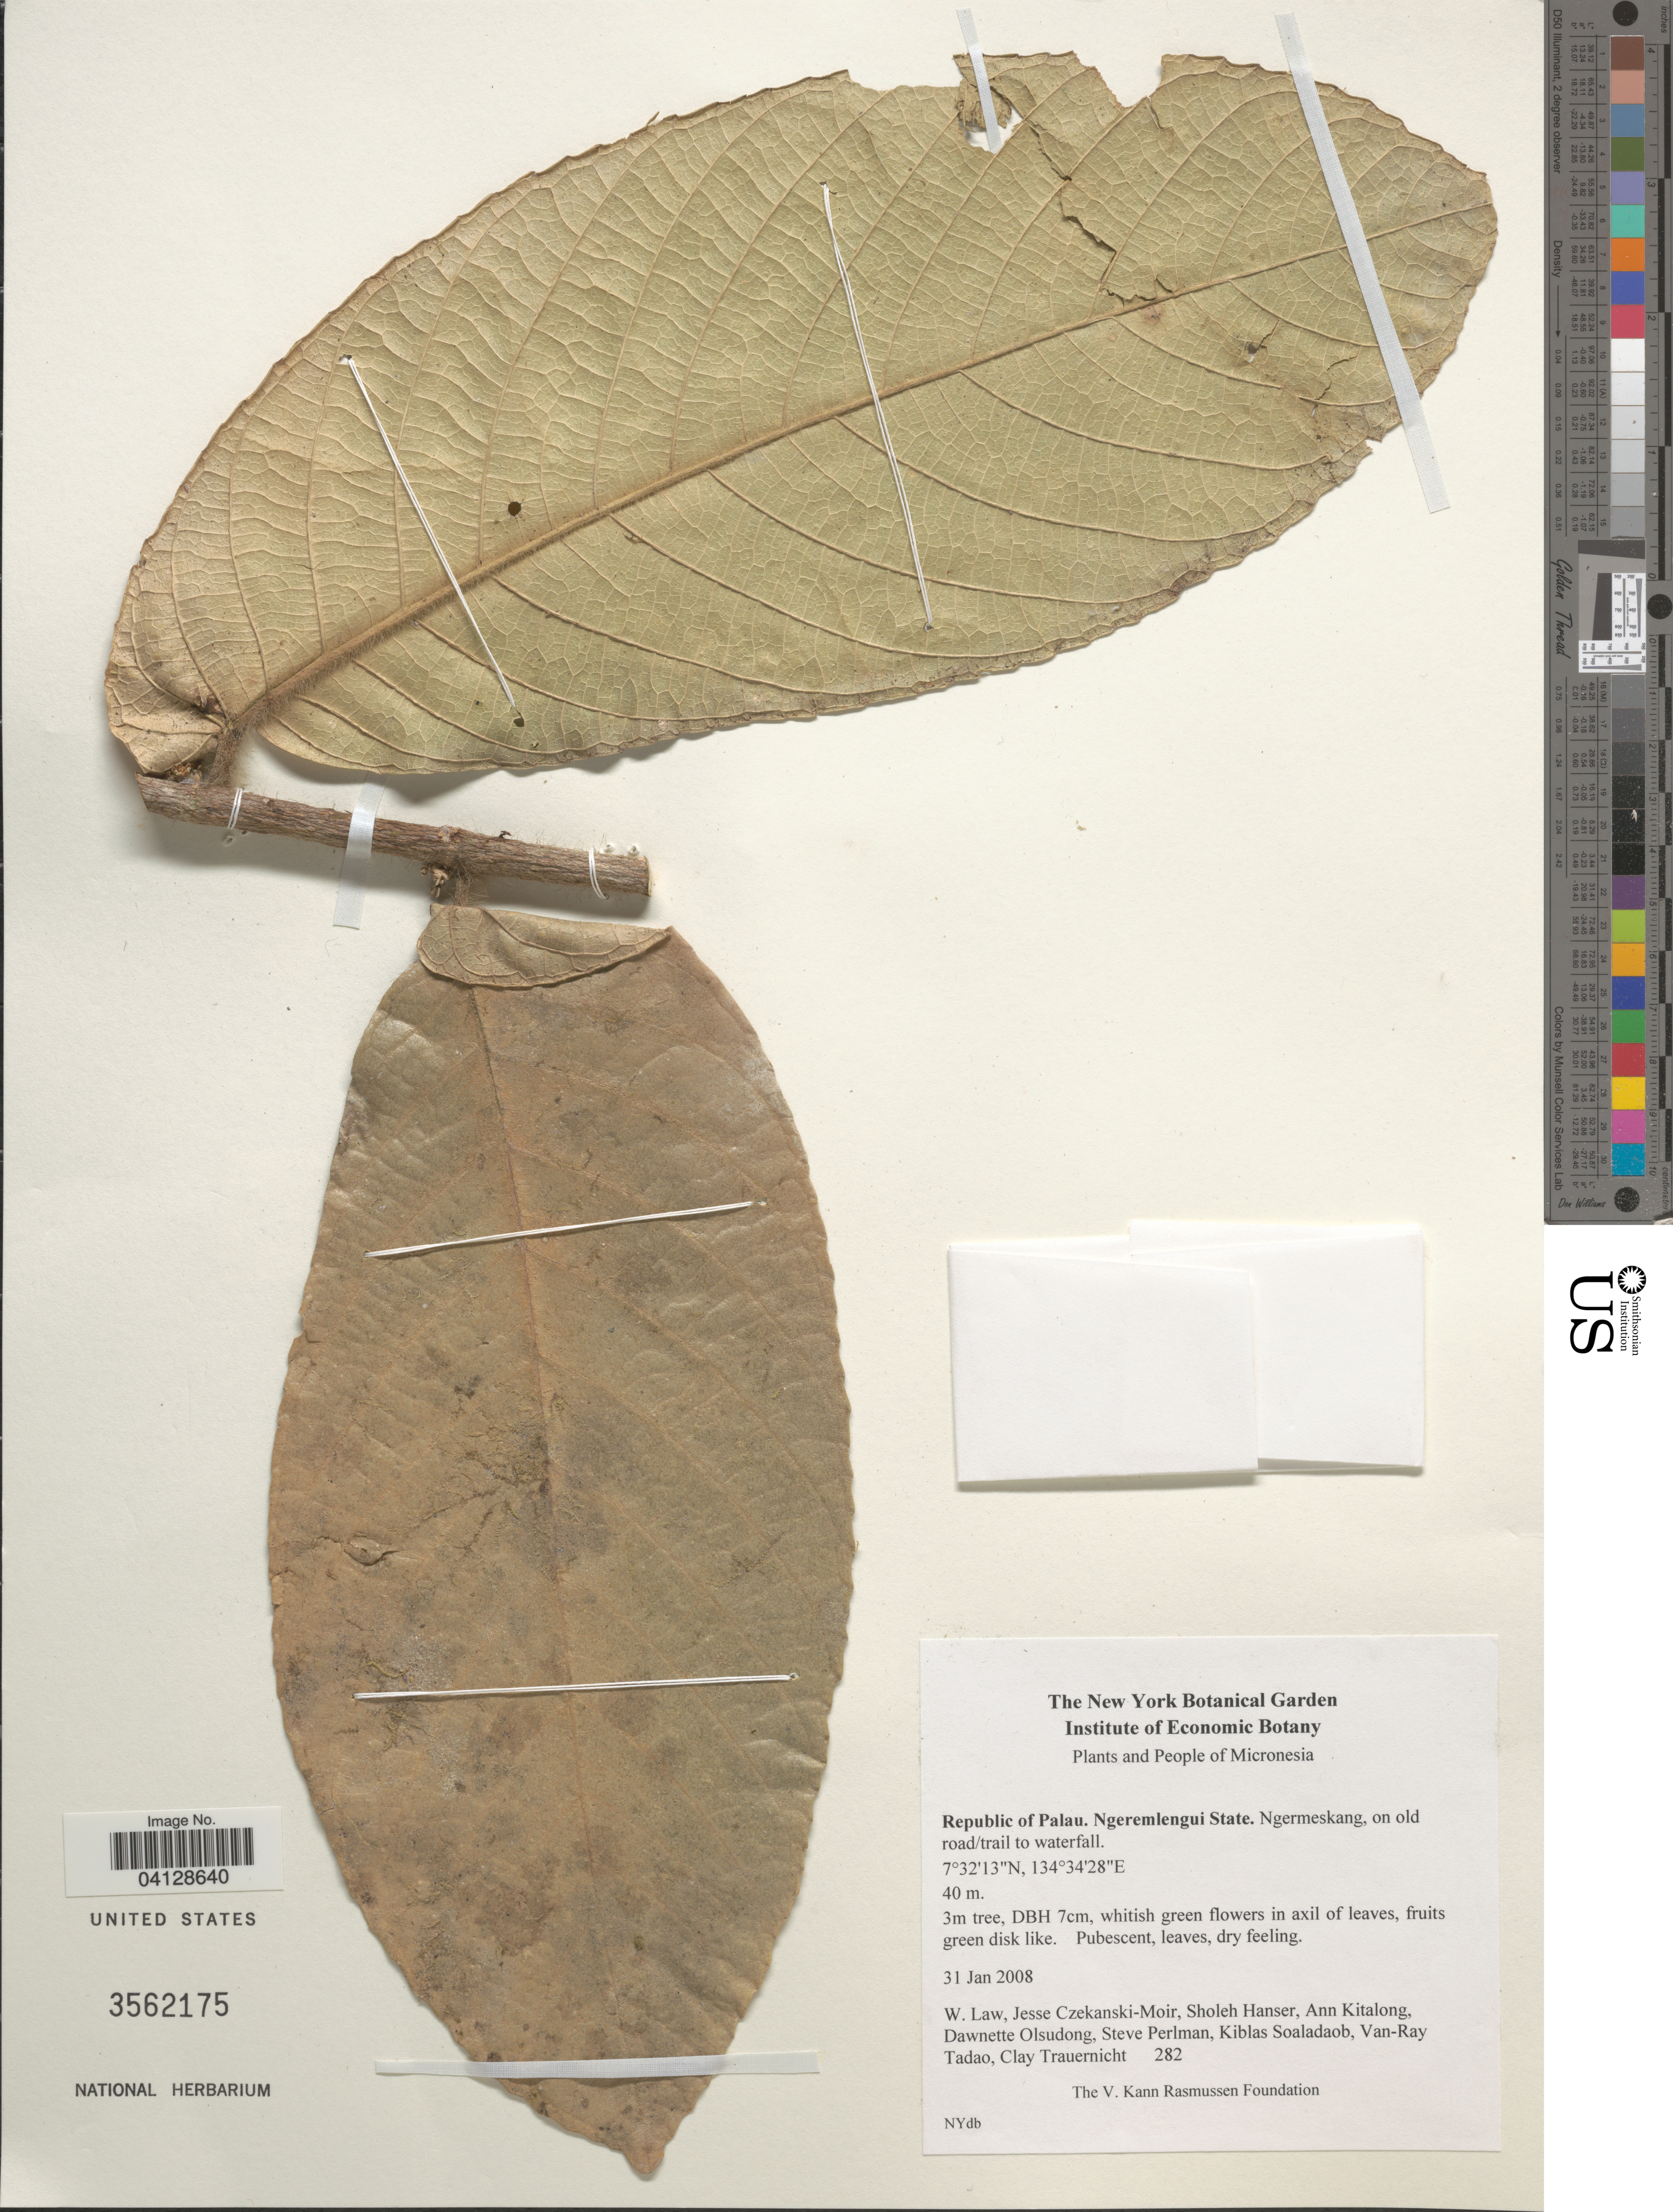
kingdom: Plantae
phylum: Tracheophyta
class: Magnoliopsida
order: Rosales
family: Cannabaceae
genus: Gironniera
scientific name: Gironniera celtidifolia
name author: Gaudich.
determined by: Lorence, David H., (PTBG), National Tropical Botanical Garden (UNITED STATES)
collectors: W. Law, J. Czekanski-Moir, S. Hanser, A. Kitalong & et al.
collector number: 282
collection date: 2008-01-31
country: Palau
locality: Micronesia. Republic of Palau. Ngeremlengui State. Ngermeskang, on old road/trail to waterfall.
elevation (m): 40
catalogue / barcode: US 3562175